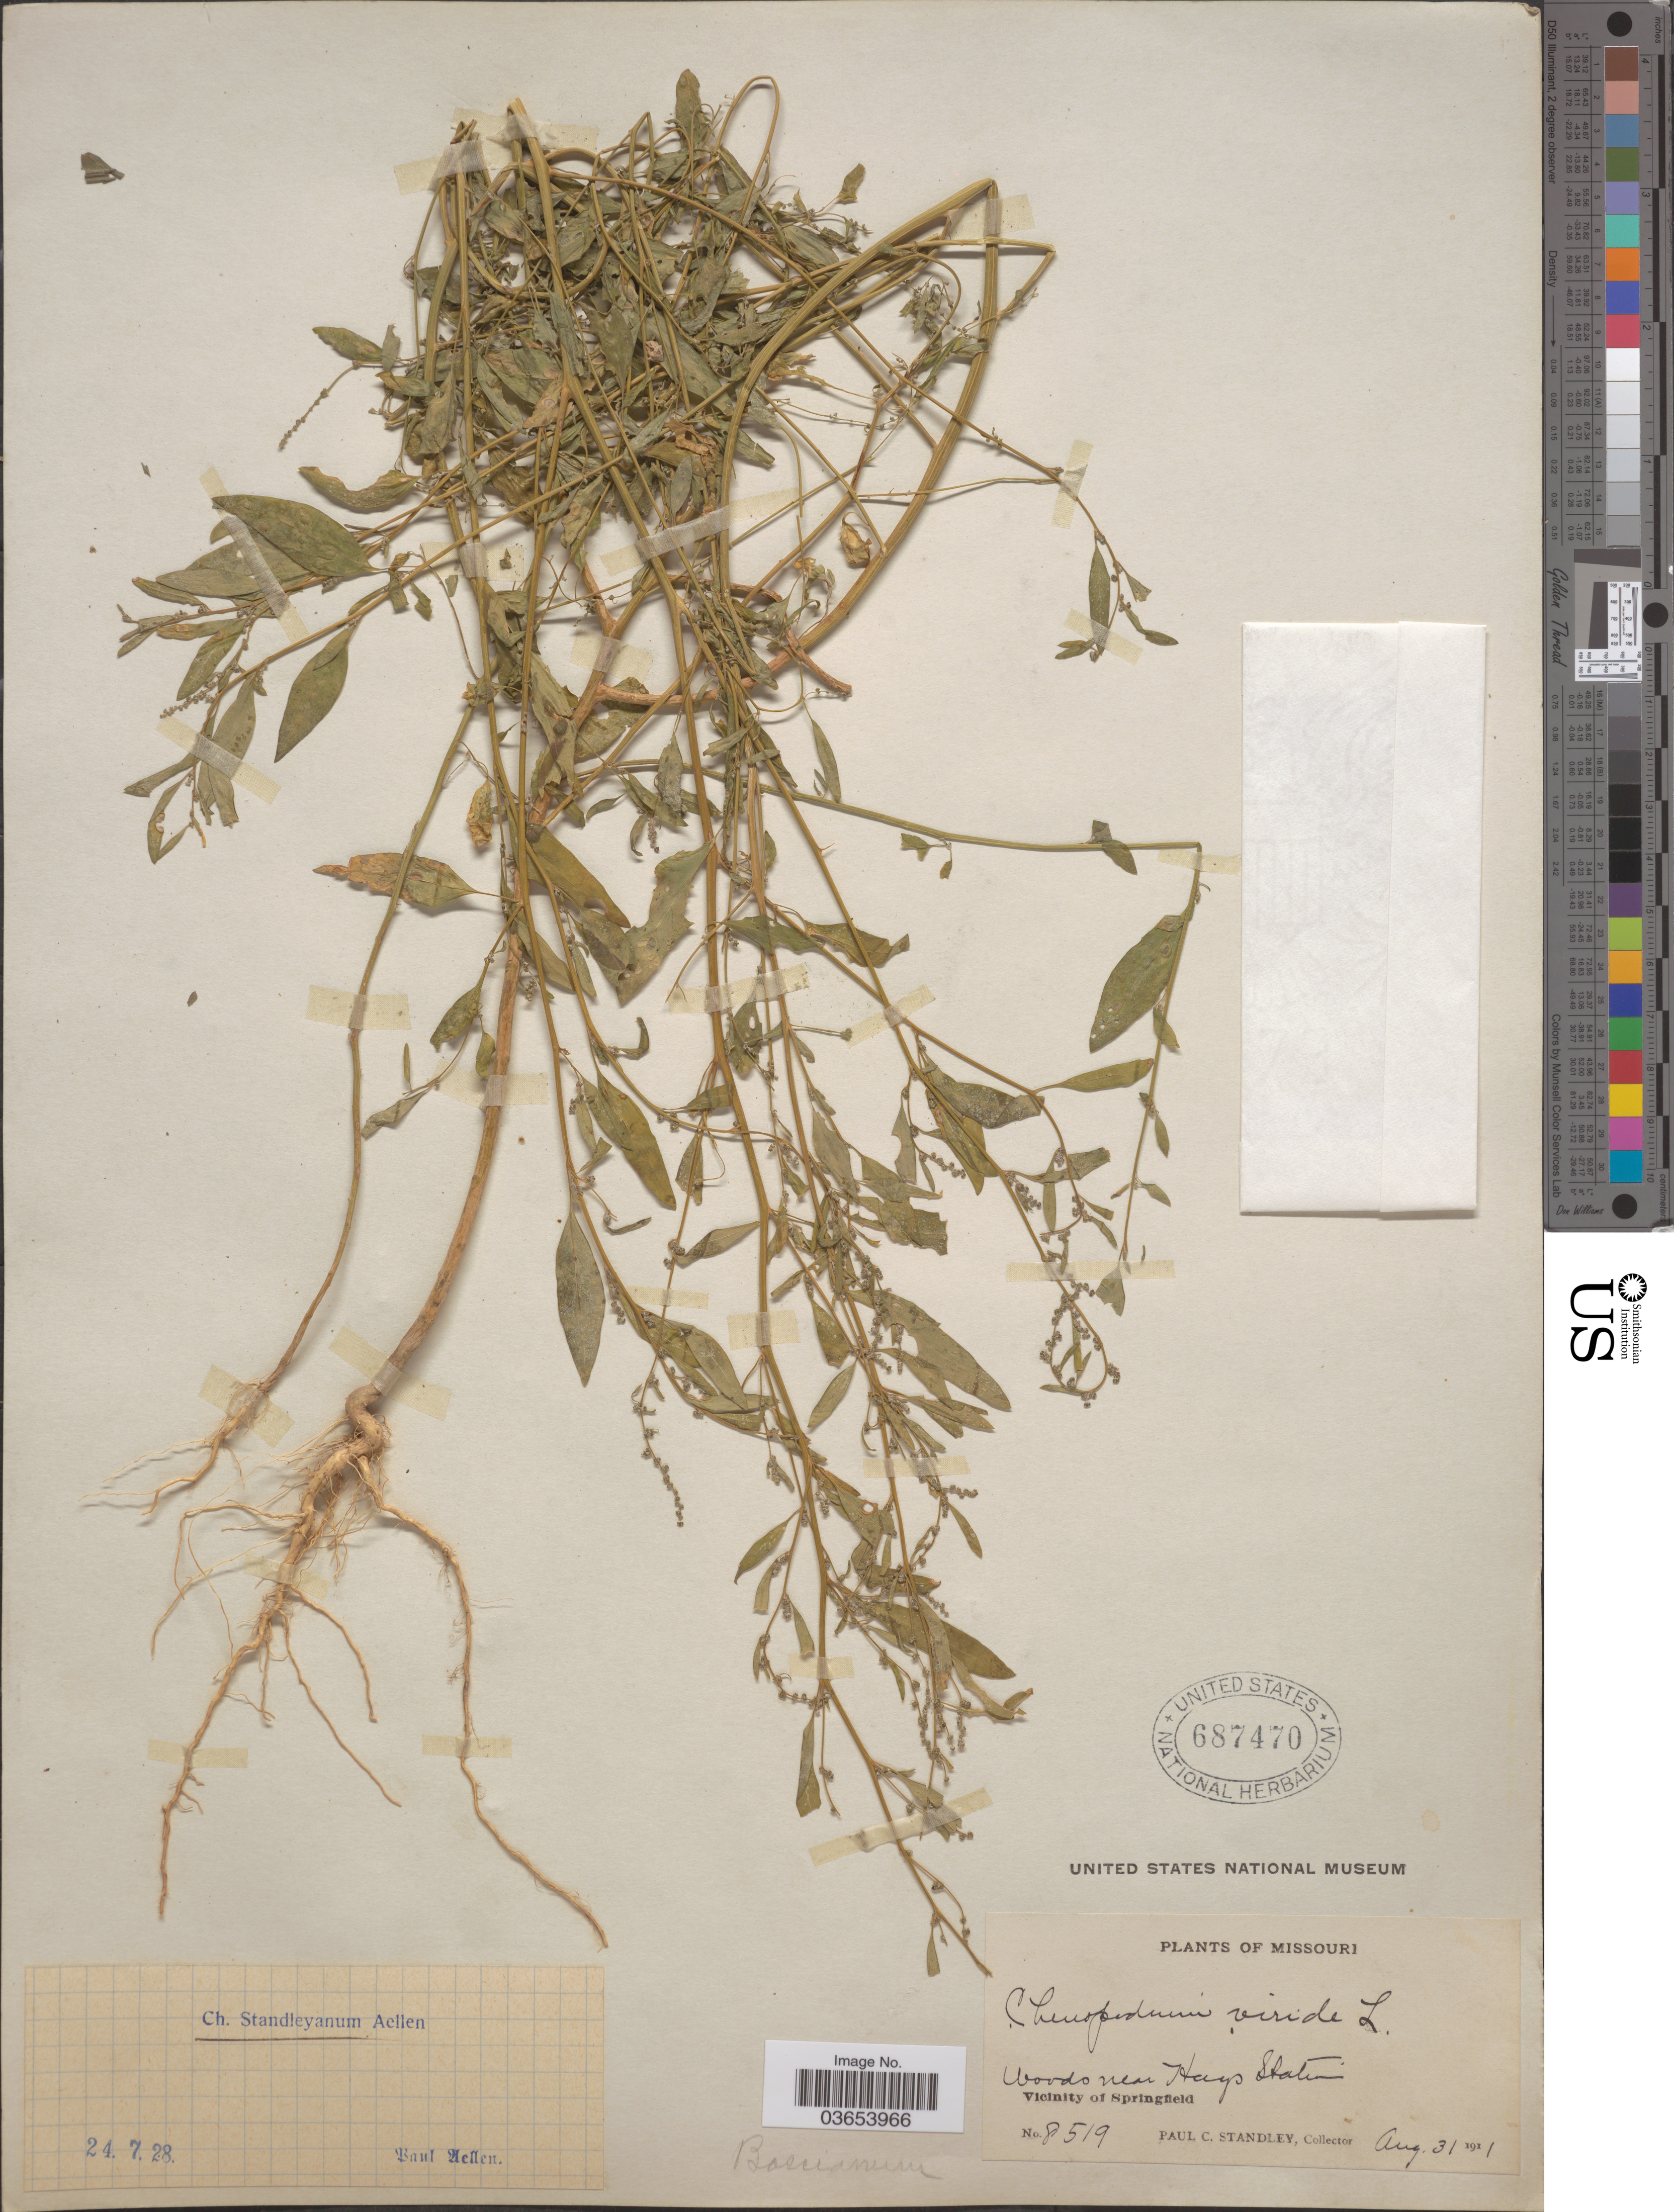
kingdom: Plantae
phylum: Tracheophyta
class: Magnoliopsida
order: Caryophyllales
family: Amaranthaceae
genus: Chenopodium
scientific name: Chenopodium standleyanum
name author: Aellen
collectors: P. C. Standley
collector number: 8519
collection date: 1911-08-31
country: United States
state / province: Missouri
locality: Woods near Hays Station. Vicinity of Springfield.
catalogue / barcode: US 687470